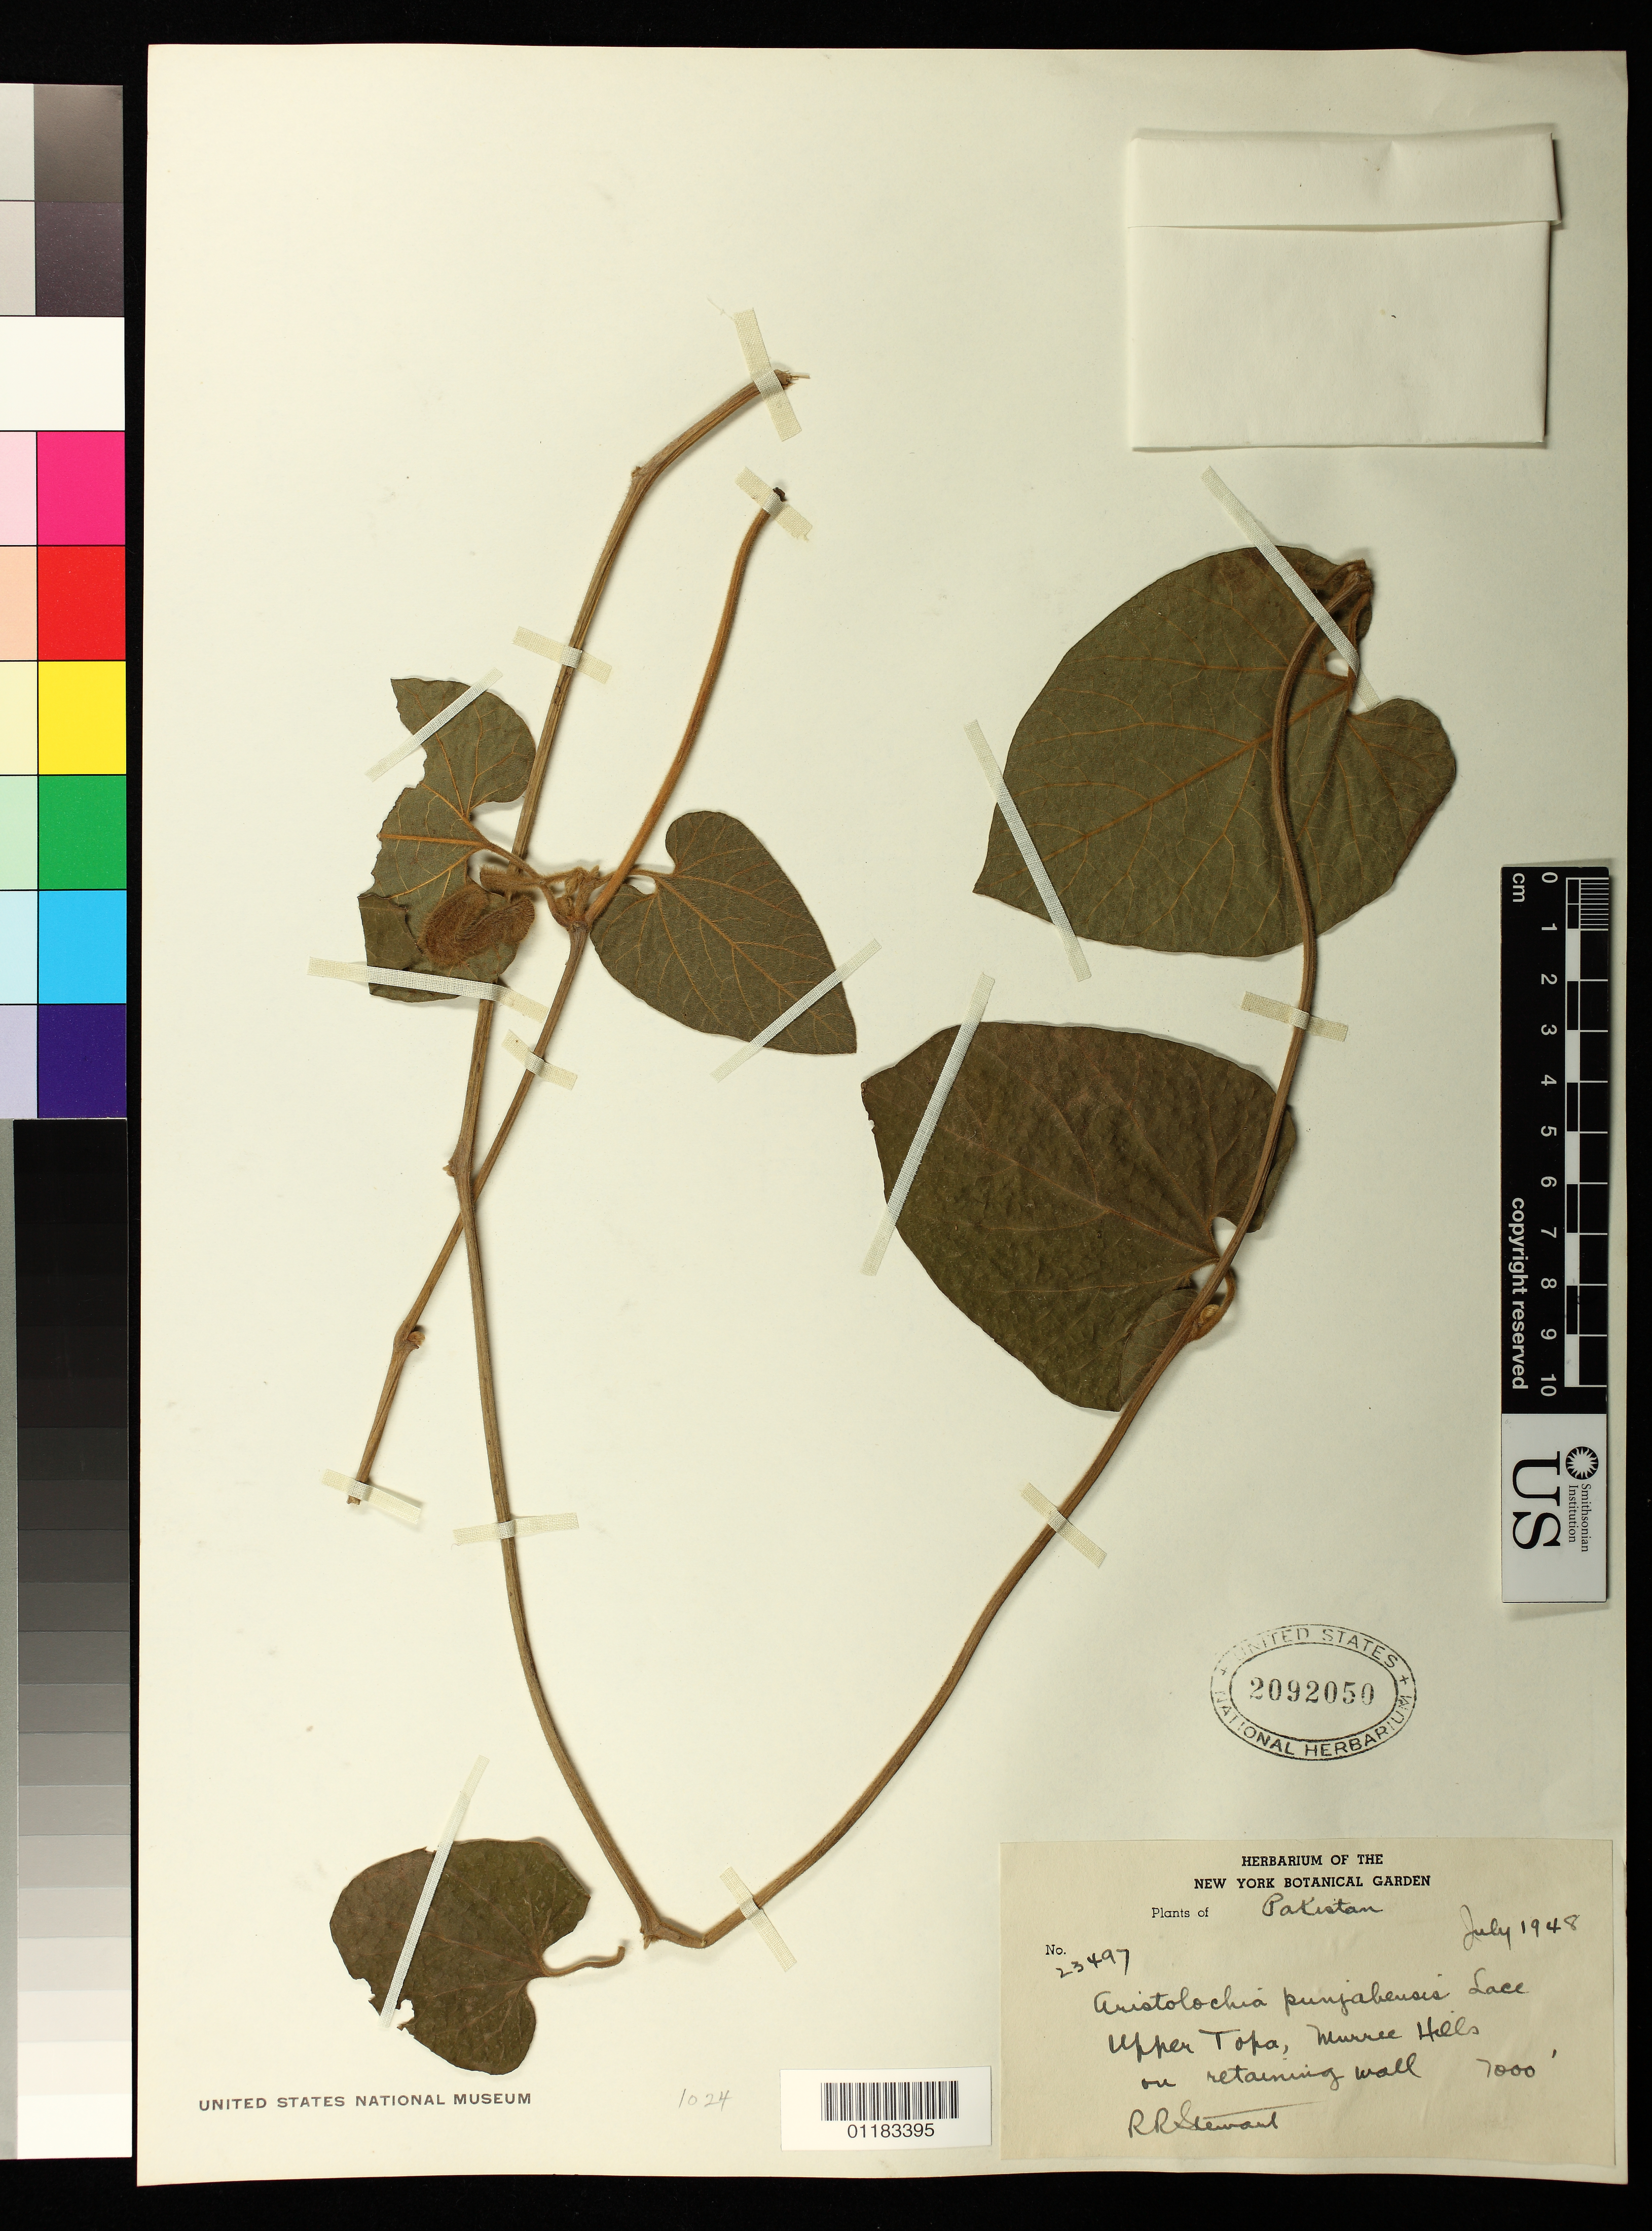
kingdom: Plantae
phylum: Tracheophyta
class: Magnoliopsida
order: Piperales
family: Aristolochiaceae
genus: Aristolochia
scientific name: Aristolochia punjabensis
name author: Lace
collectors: R. R. Stewart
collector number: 23497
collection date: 1948-07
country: Pakistan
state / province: Punjab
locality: Upper Topa, Murree Hills on retaining wall.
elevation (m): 2134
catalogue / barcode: US 2092050